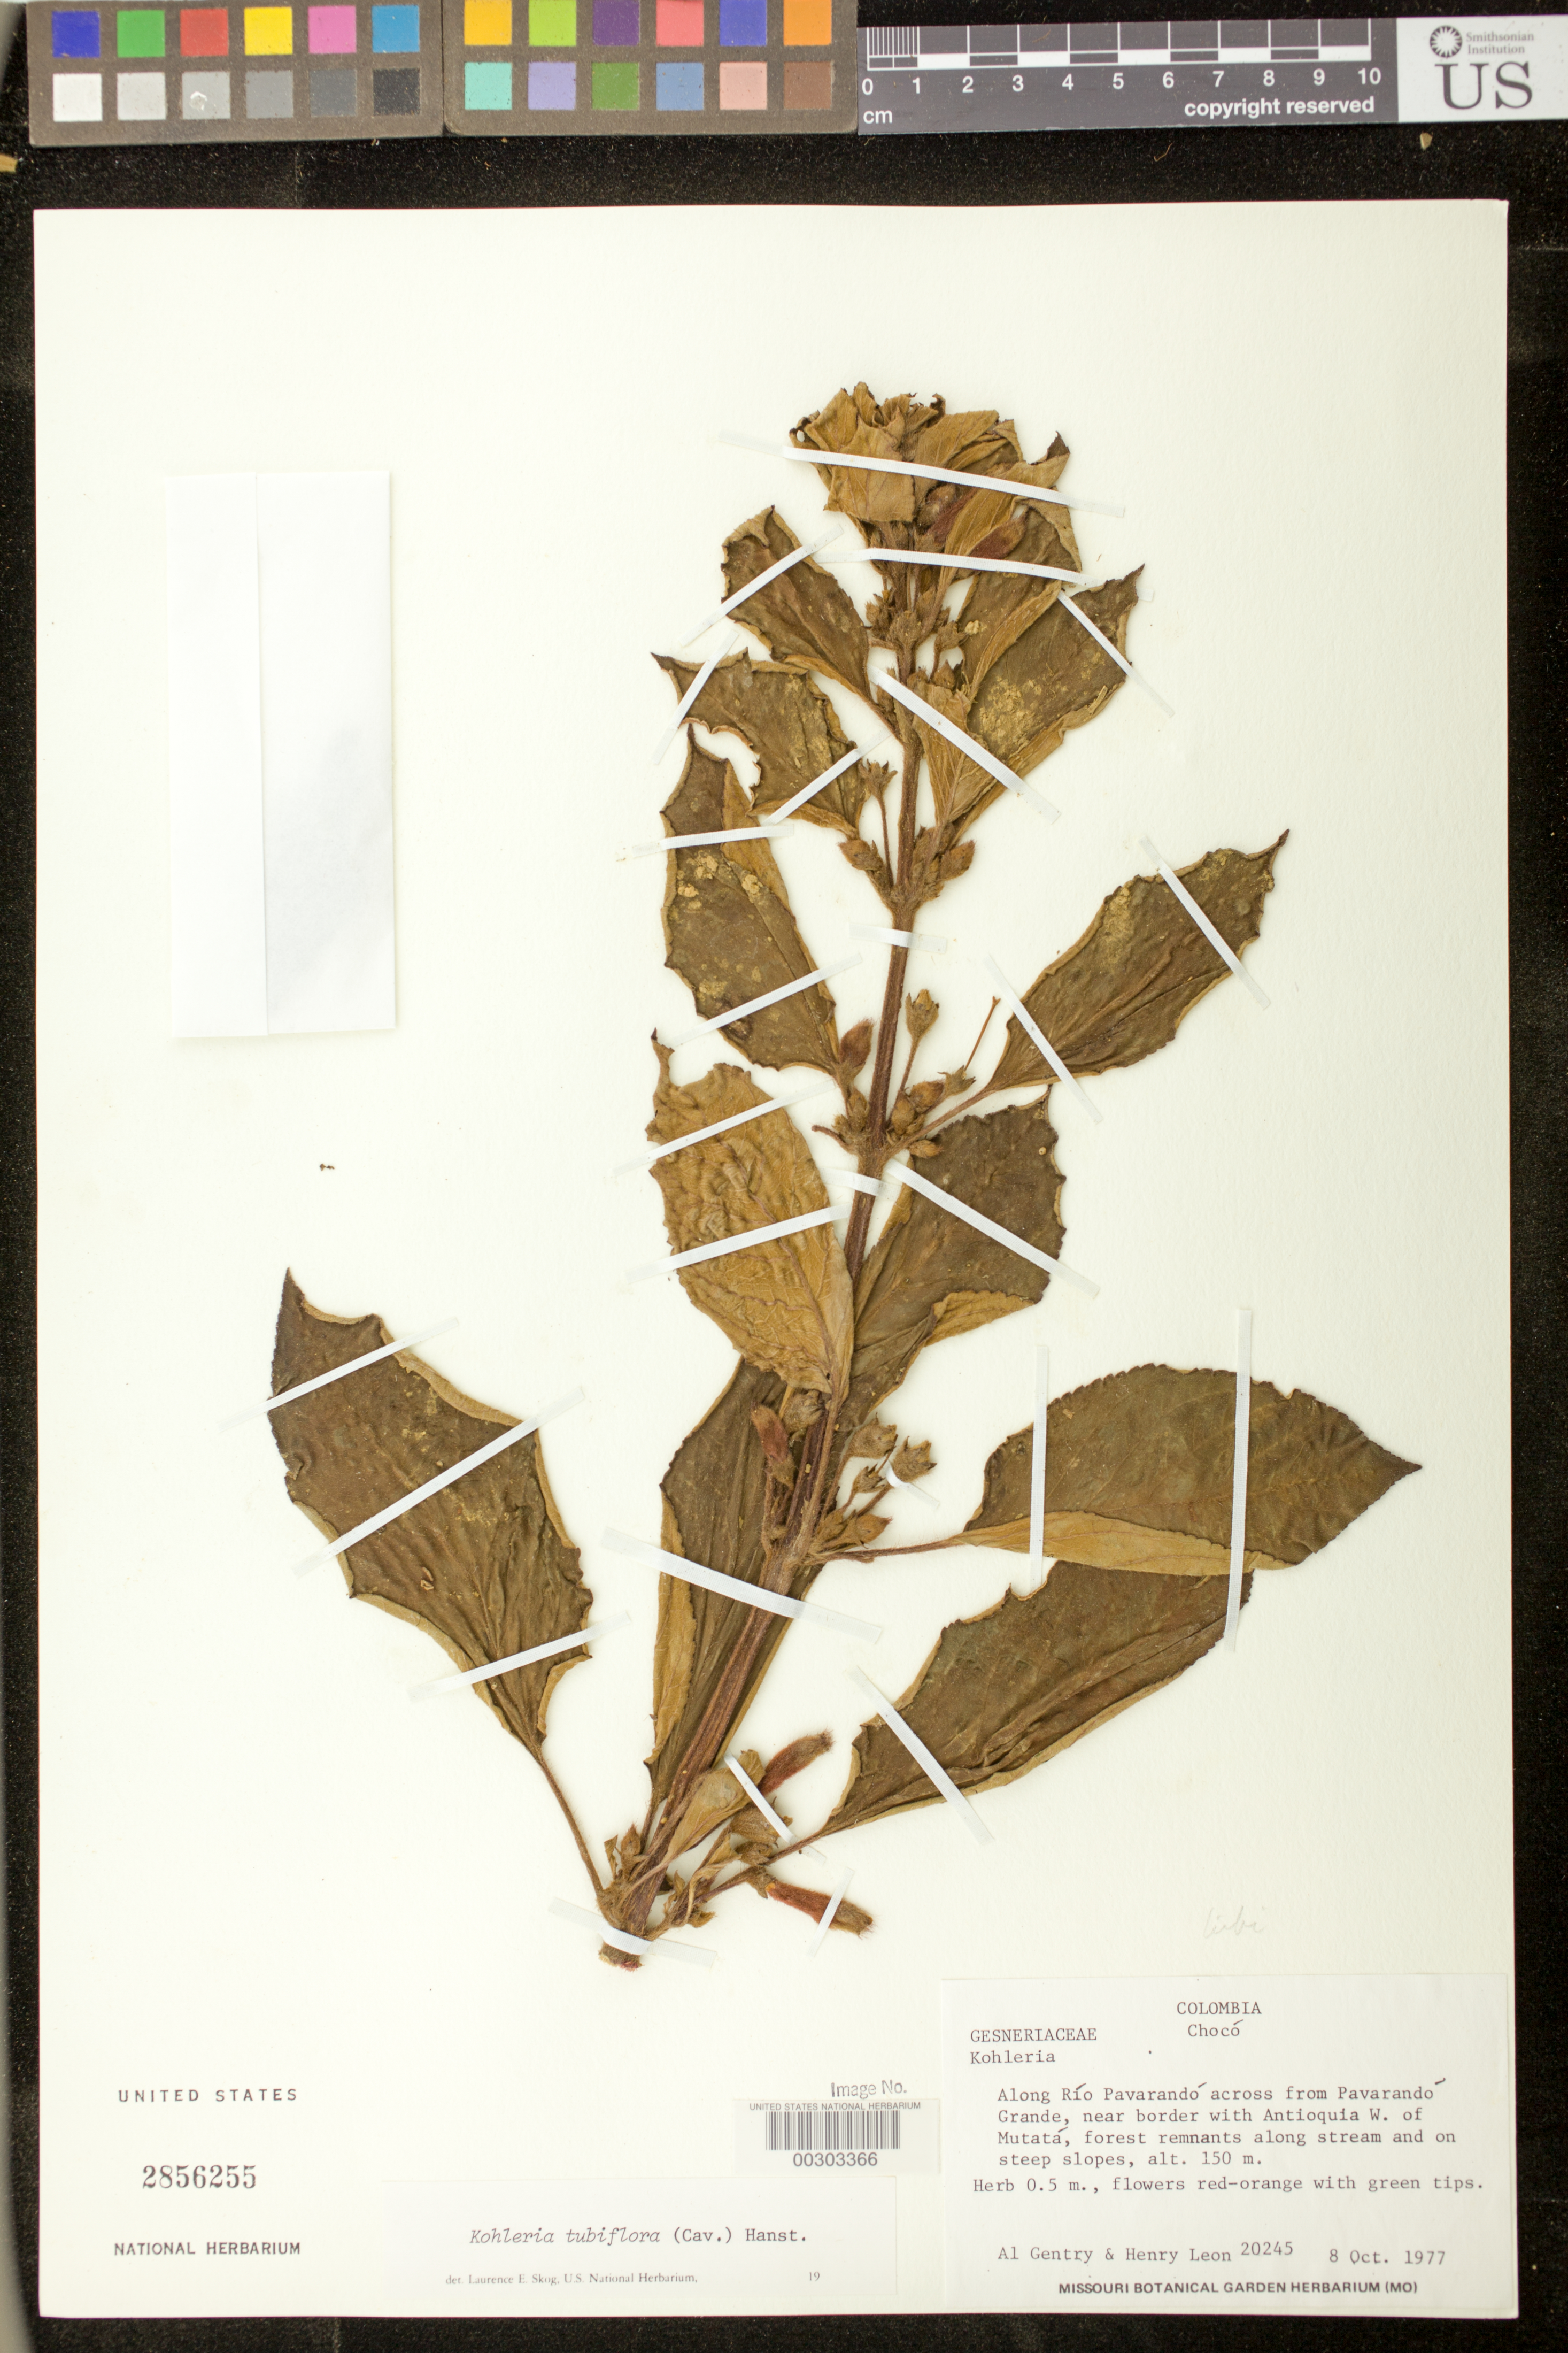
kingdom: Plantae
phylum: Tracheophyta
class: Magnoliopsida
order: Lamiales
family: Gesneriaceae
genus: Kohleria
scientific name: Kohleria tubiflora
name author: (Cav.) Hanst.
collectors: A. H. Gentry & H. Leon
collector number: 20245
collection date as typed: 08 Oct 1977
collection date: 1977-10-08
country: Colombia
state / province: Chocó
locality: Along Rio Pavarando across from Pavarando Grande, near border with Antioquia W of Mutata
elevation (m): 150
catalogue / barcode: US 2856255